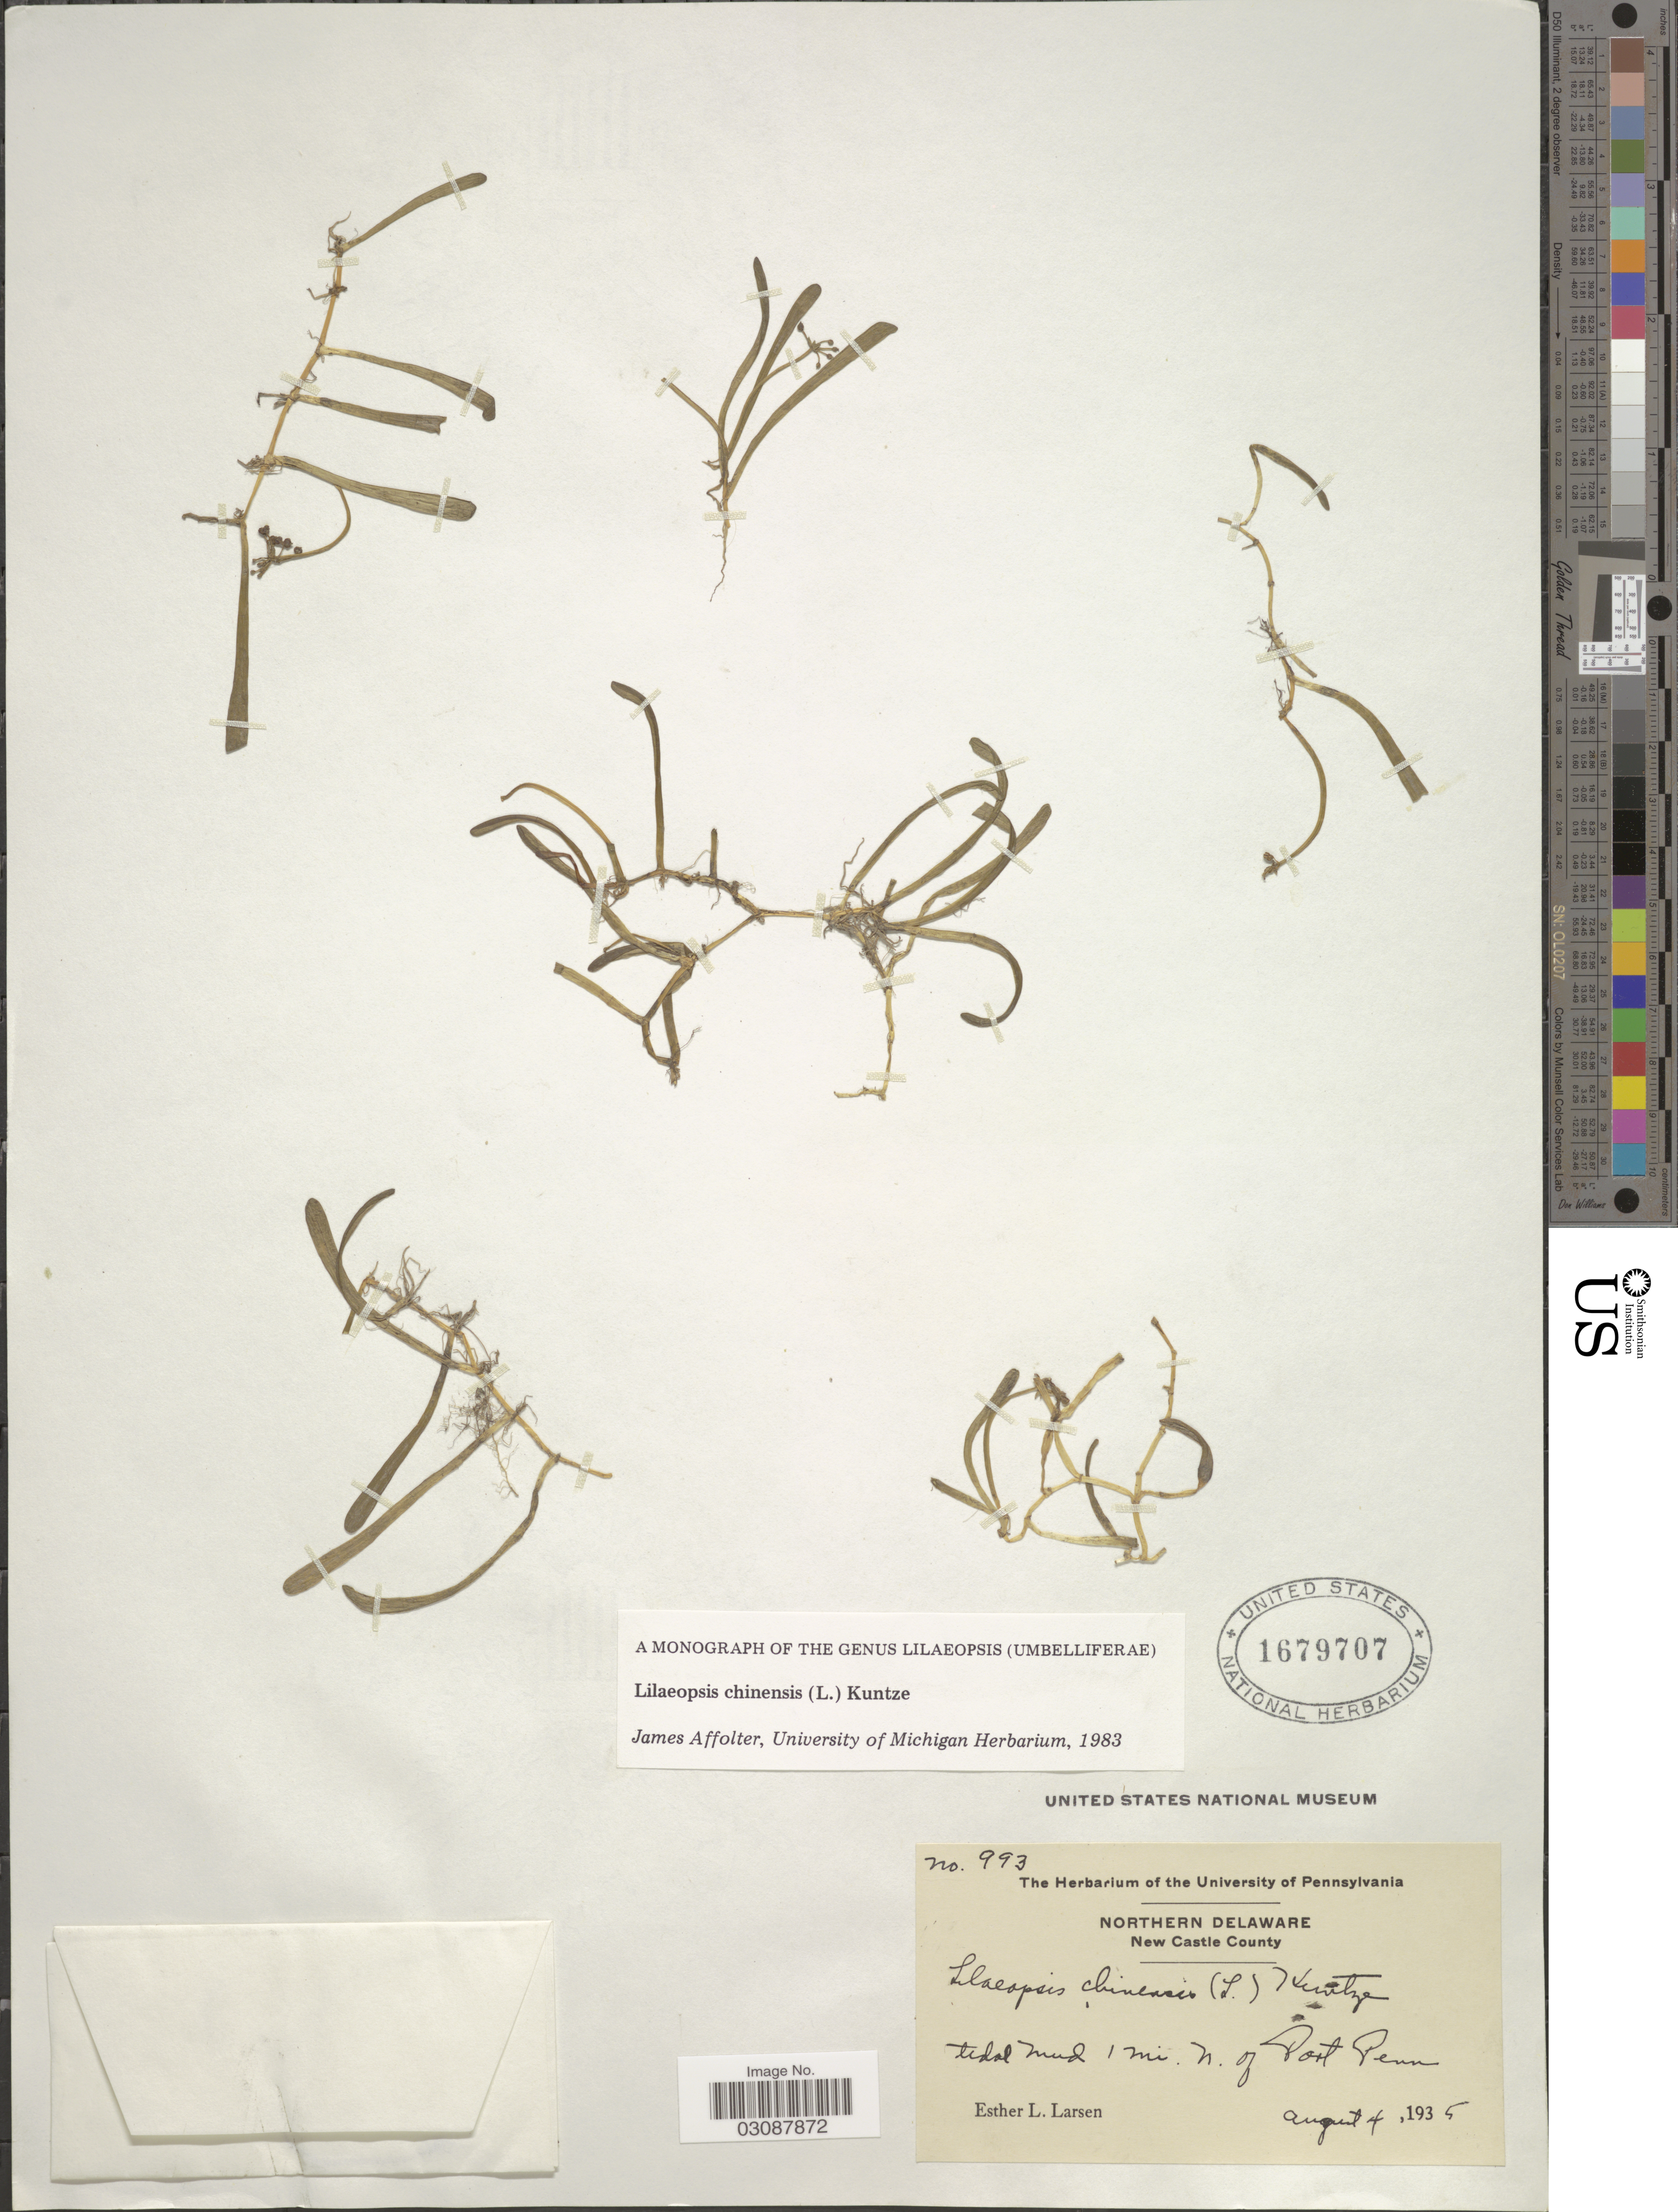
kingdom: Plantae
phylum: Tracheophyta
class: Magnoliopsida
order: Apiales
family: Apiaceae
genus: Lilaeopsis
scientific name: Lilaeopsis chinensis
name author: (L.) Kuntze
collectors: E. L. Larsen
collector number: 993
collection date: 1935-08-04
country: United States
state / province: Delaware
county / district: New Castle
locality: Northern Delaware. New Castle County. Tidal mud 1 mi. N. of Port Penn.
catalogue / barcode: US 1679707